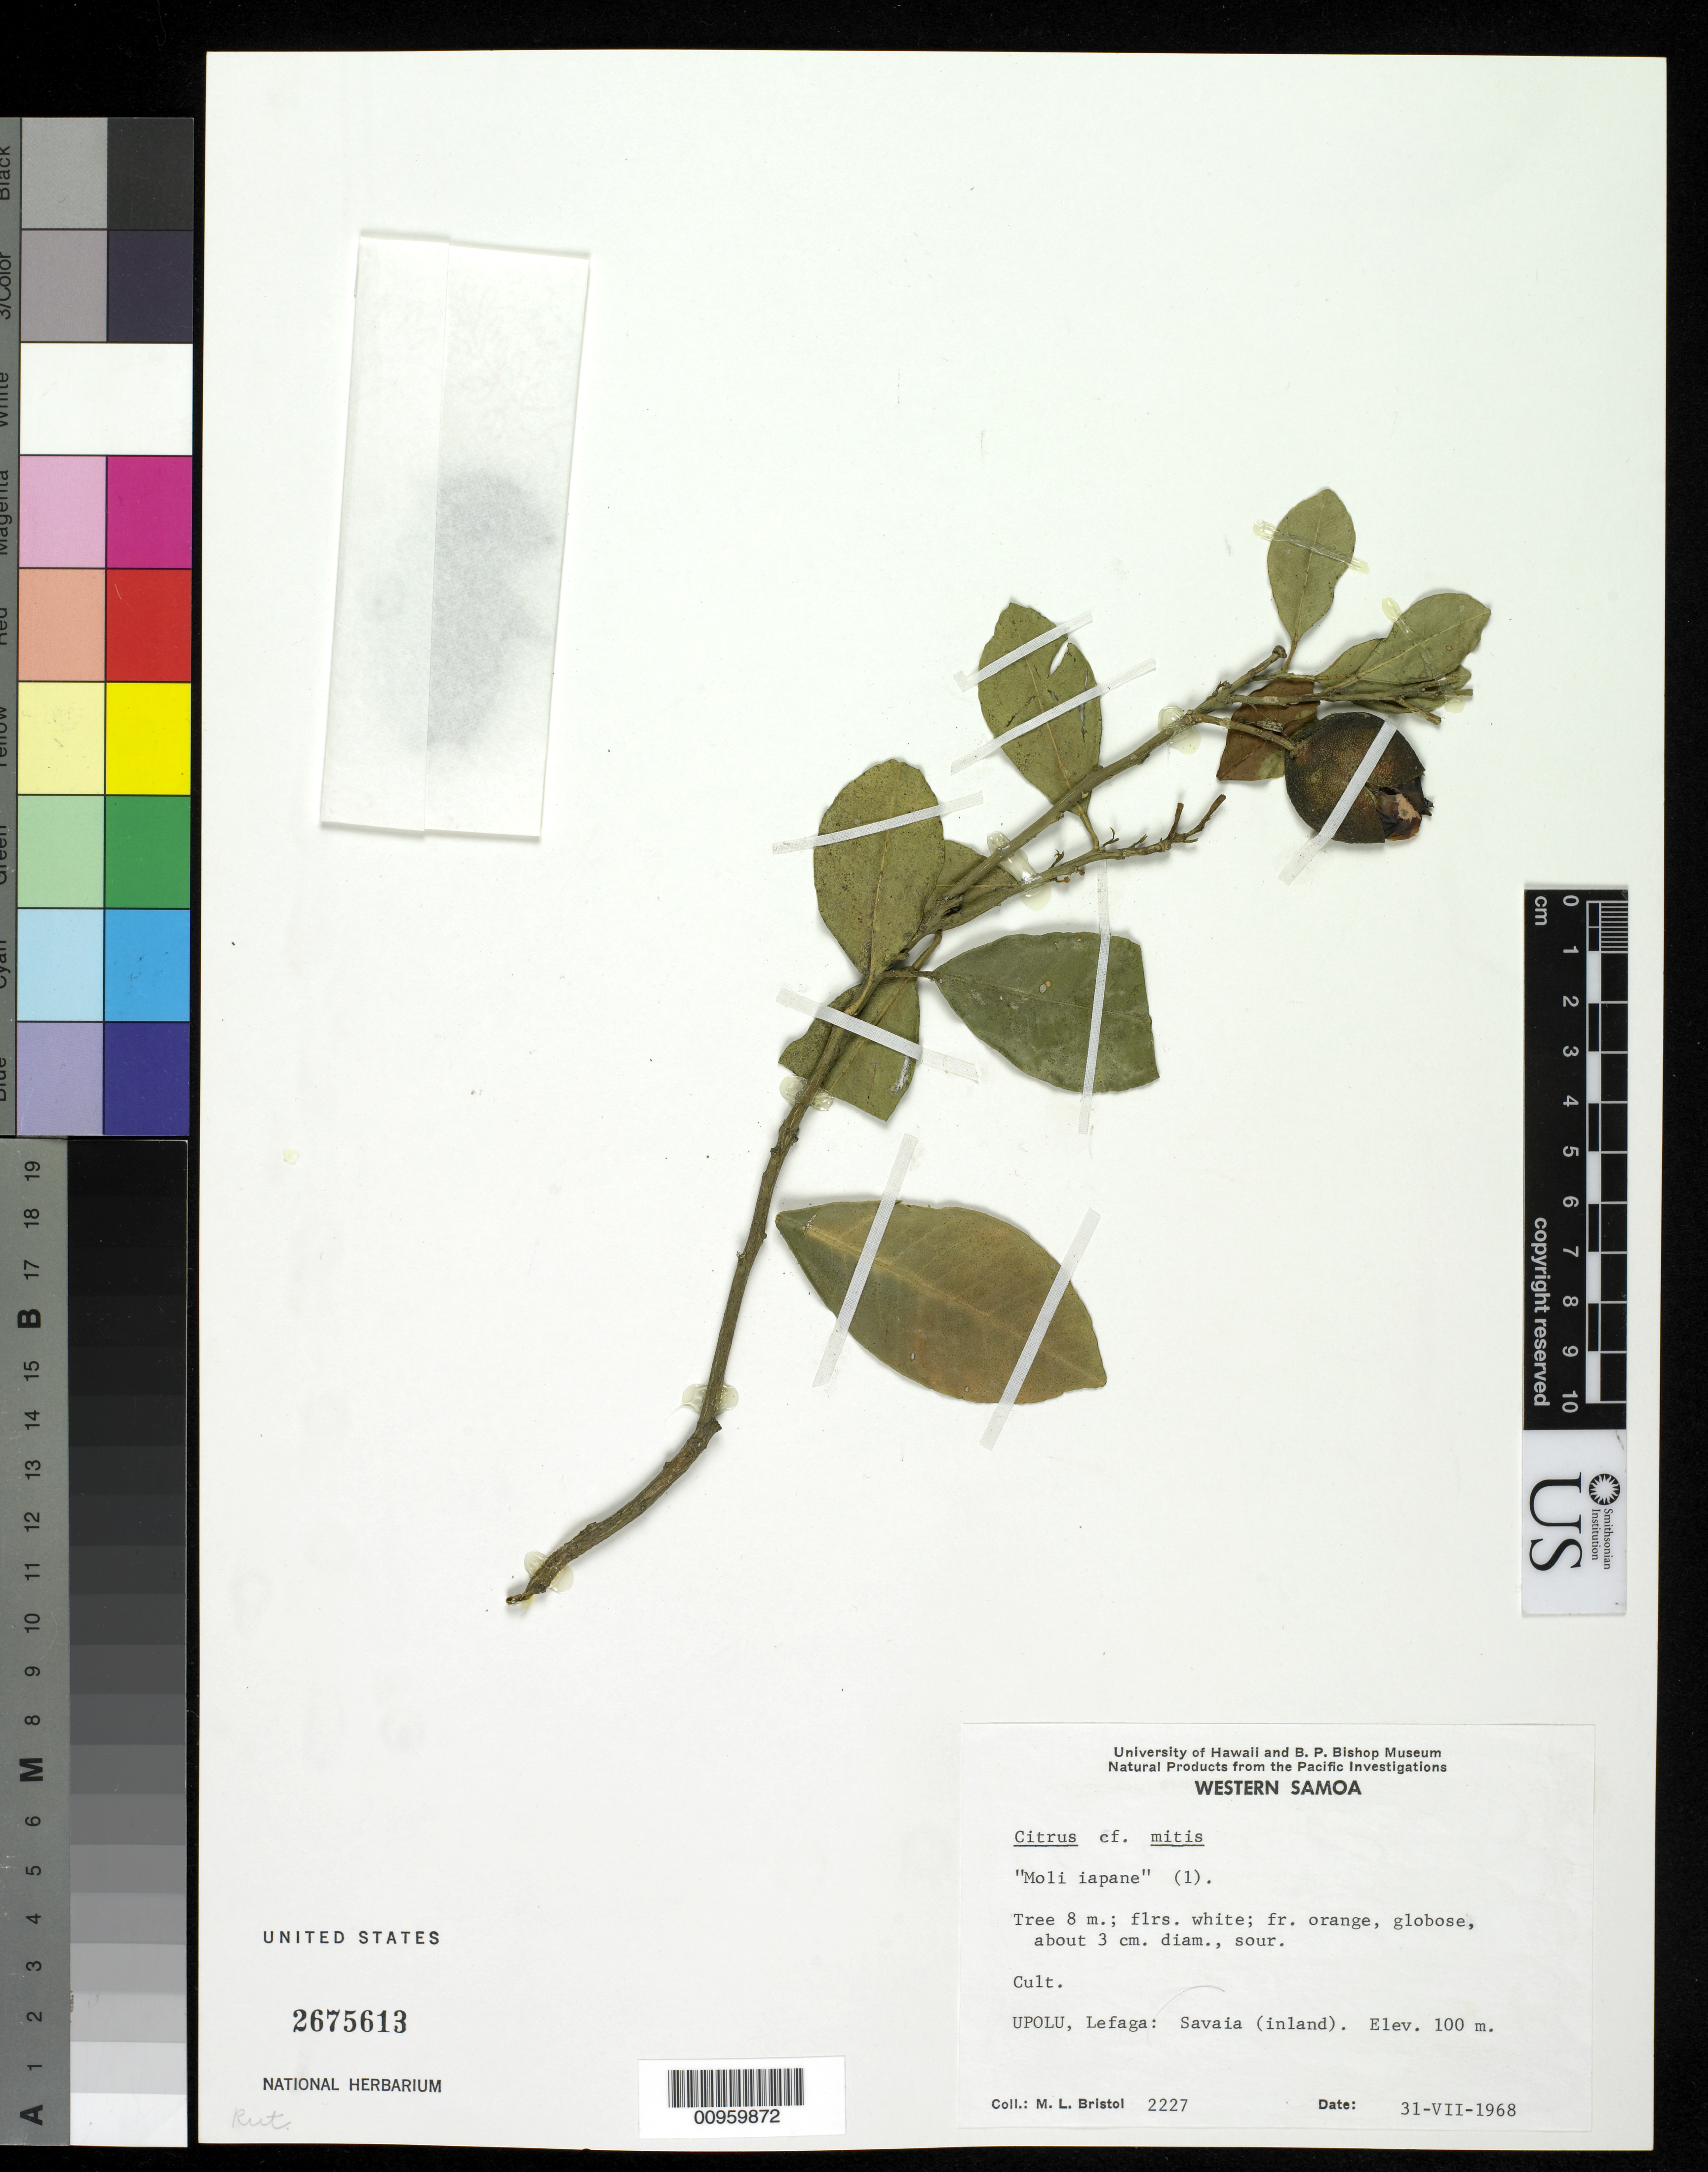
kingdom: Plantae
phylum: Tracheophyta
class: Magnoliopsida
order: Sapindales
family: Rutaceae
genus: Citrus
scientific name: Citrus mitis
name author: Blanco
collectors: M. L. Bristol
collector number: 2227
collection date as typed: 31 Jul 1968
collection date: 1968-07-31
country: Samoa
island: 'Upolu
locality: Lefaga: Savaia (inland).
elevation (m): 100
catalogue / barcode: US 2675613